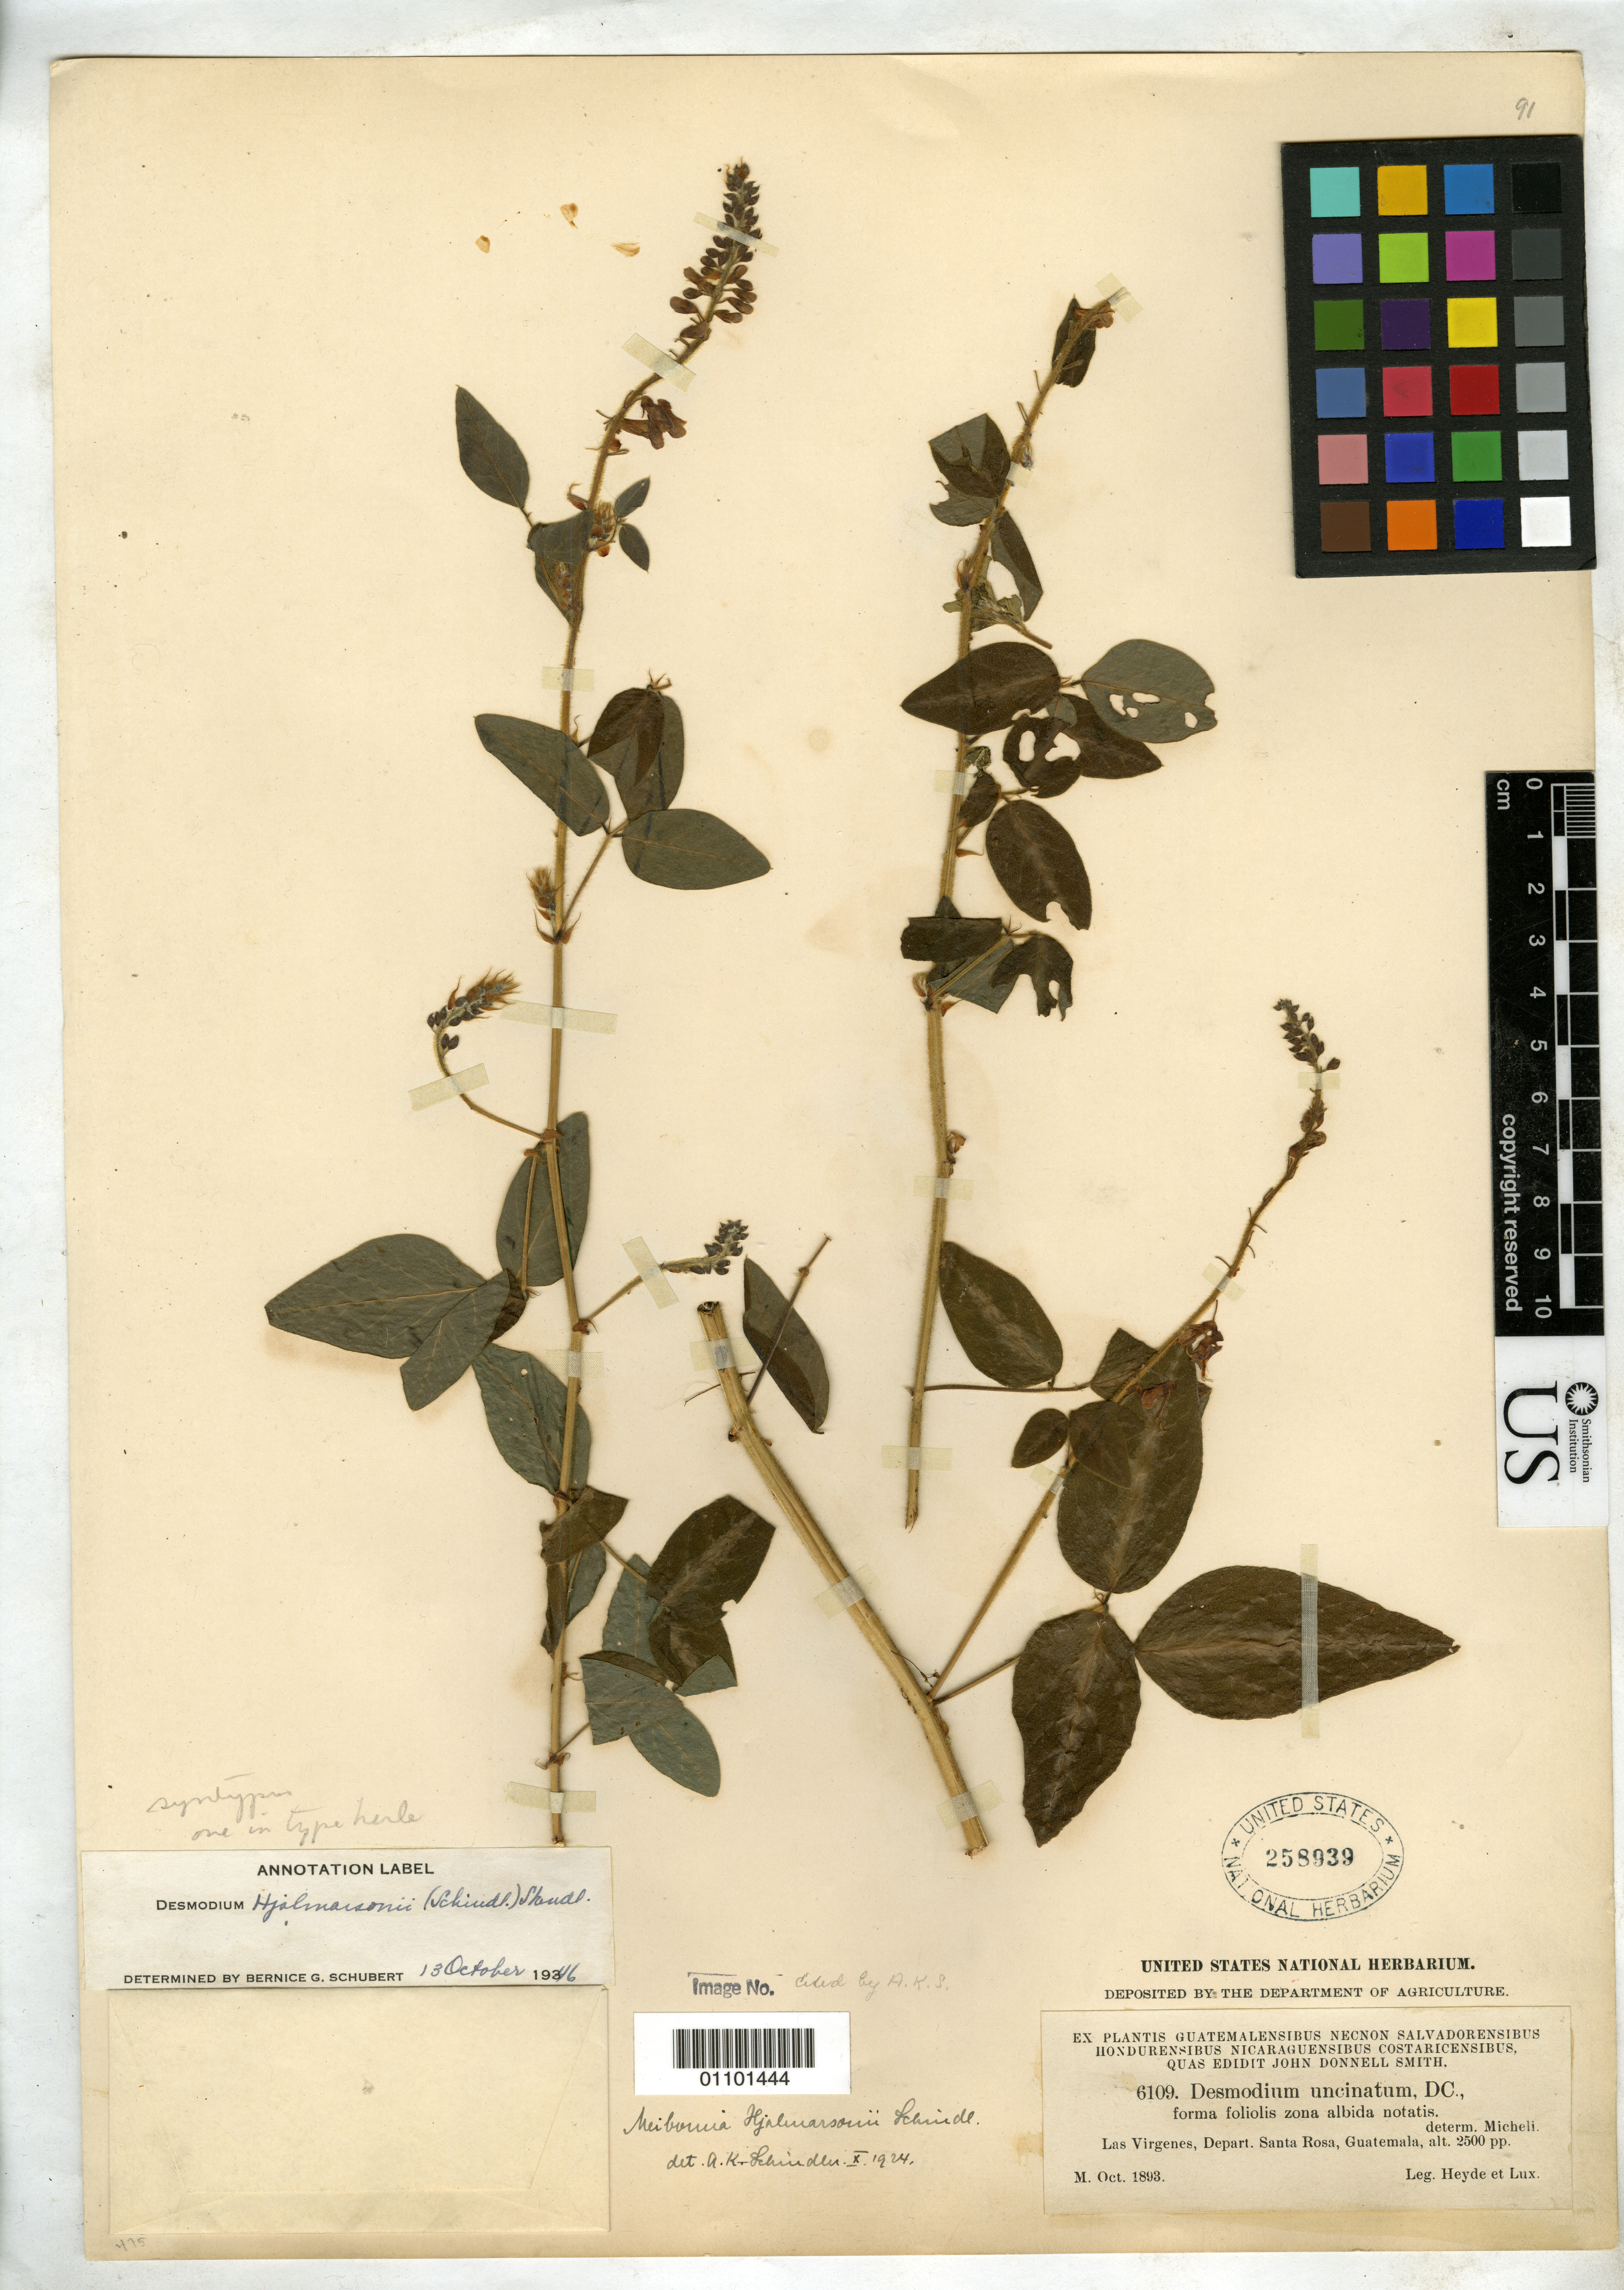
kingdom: Plantae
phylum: Tracheophyta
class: Magnoliopsida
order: Fabales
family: Fabaceae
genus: Meibomia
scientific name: Meibomia hjalmarsonii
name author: Schindl.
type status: Syntype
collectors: E. T. Heyde & E. Lux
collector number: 6109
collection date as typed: Oct 1893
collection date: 1893-10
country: Guatemala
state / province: Santa Rosa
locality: Las Virgenes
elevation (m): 762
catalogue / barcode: US 258939